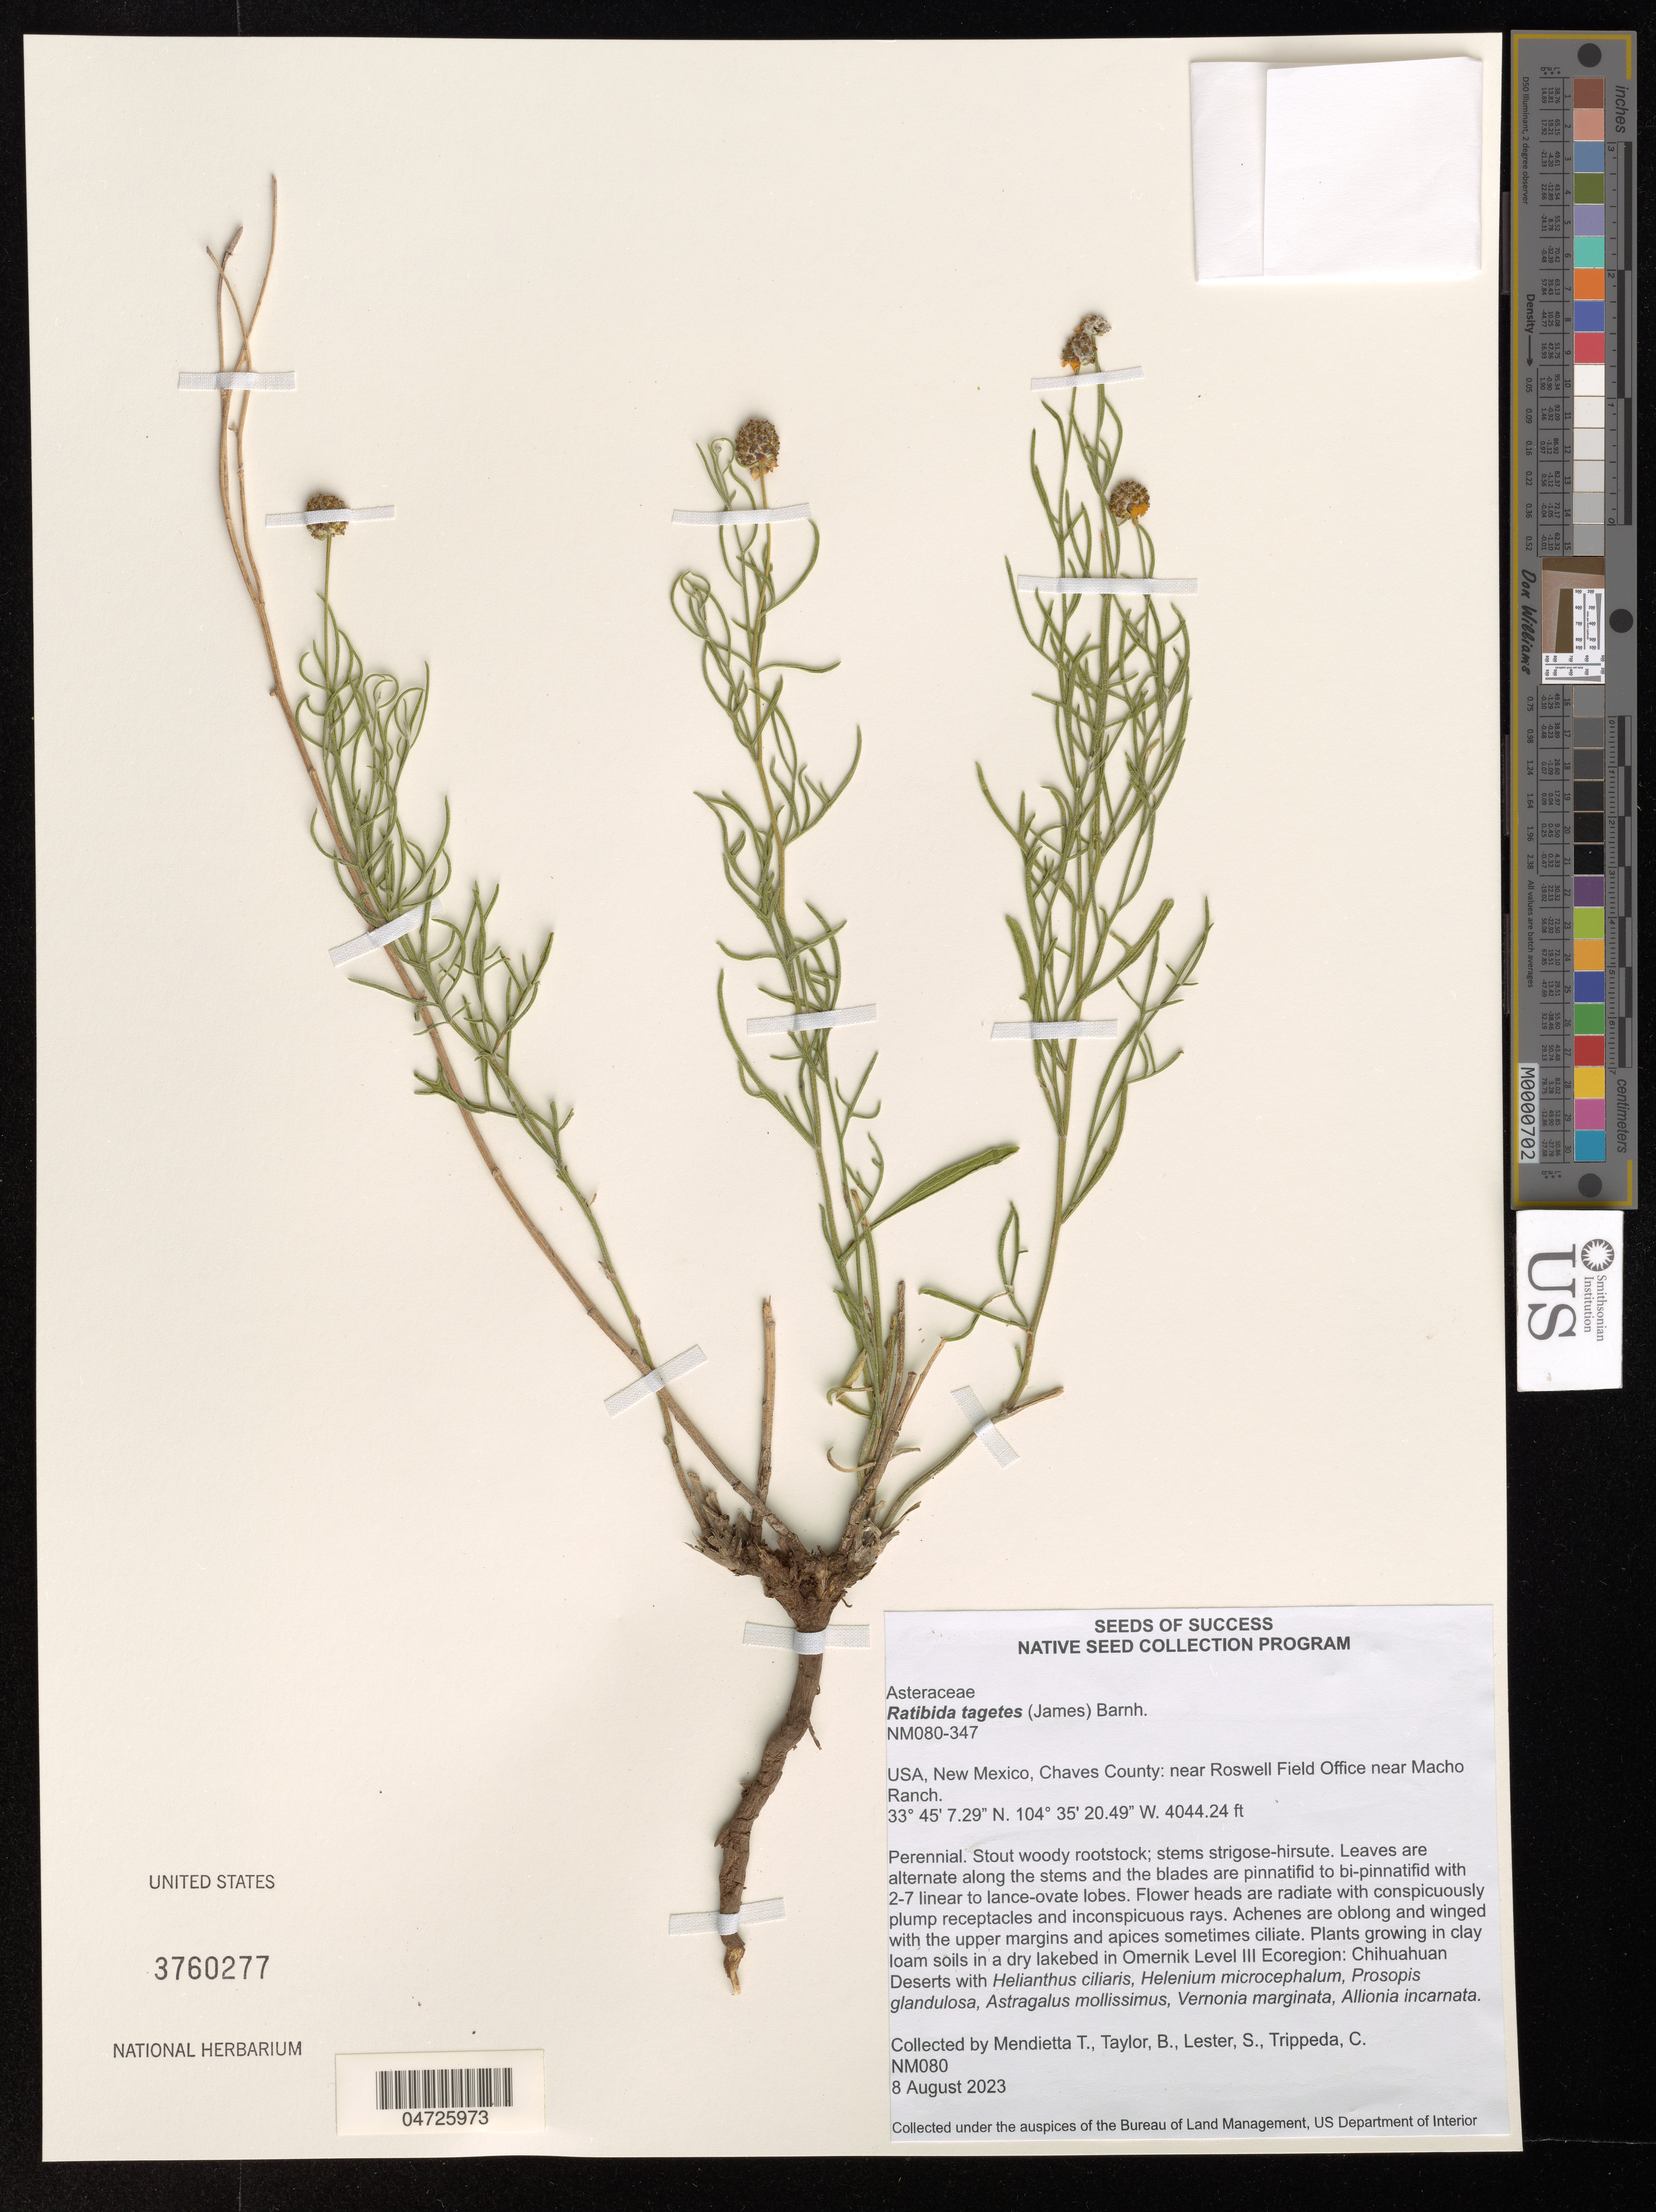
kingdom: Plantae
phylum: Tracheophyta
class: Magnoliopsida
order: Asterales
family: Asteraceae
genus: Ratibida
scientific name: Ratibida tagetes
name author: (James) Barnhart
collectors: T. Mendietta & B. Taylor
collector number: NM080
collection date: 2023-08-08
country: United States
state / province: New Mexico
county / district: Chaves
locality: Chaves County: near Roswell Field Office near Macho Ranch.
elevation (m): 1232.68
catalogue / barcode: US 3760277